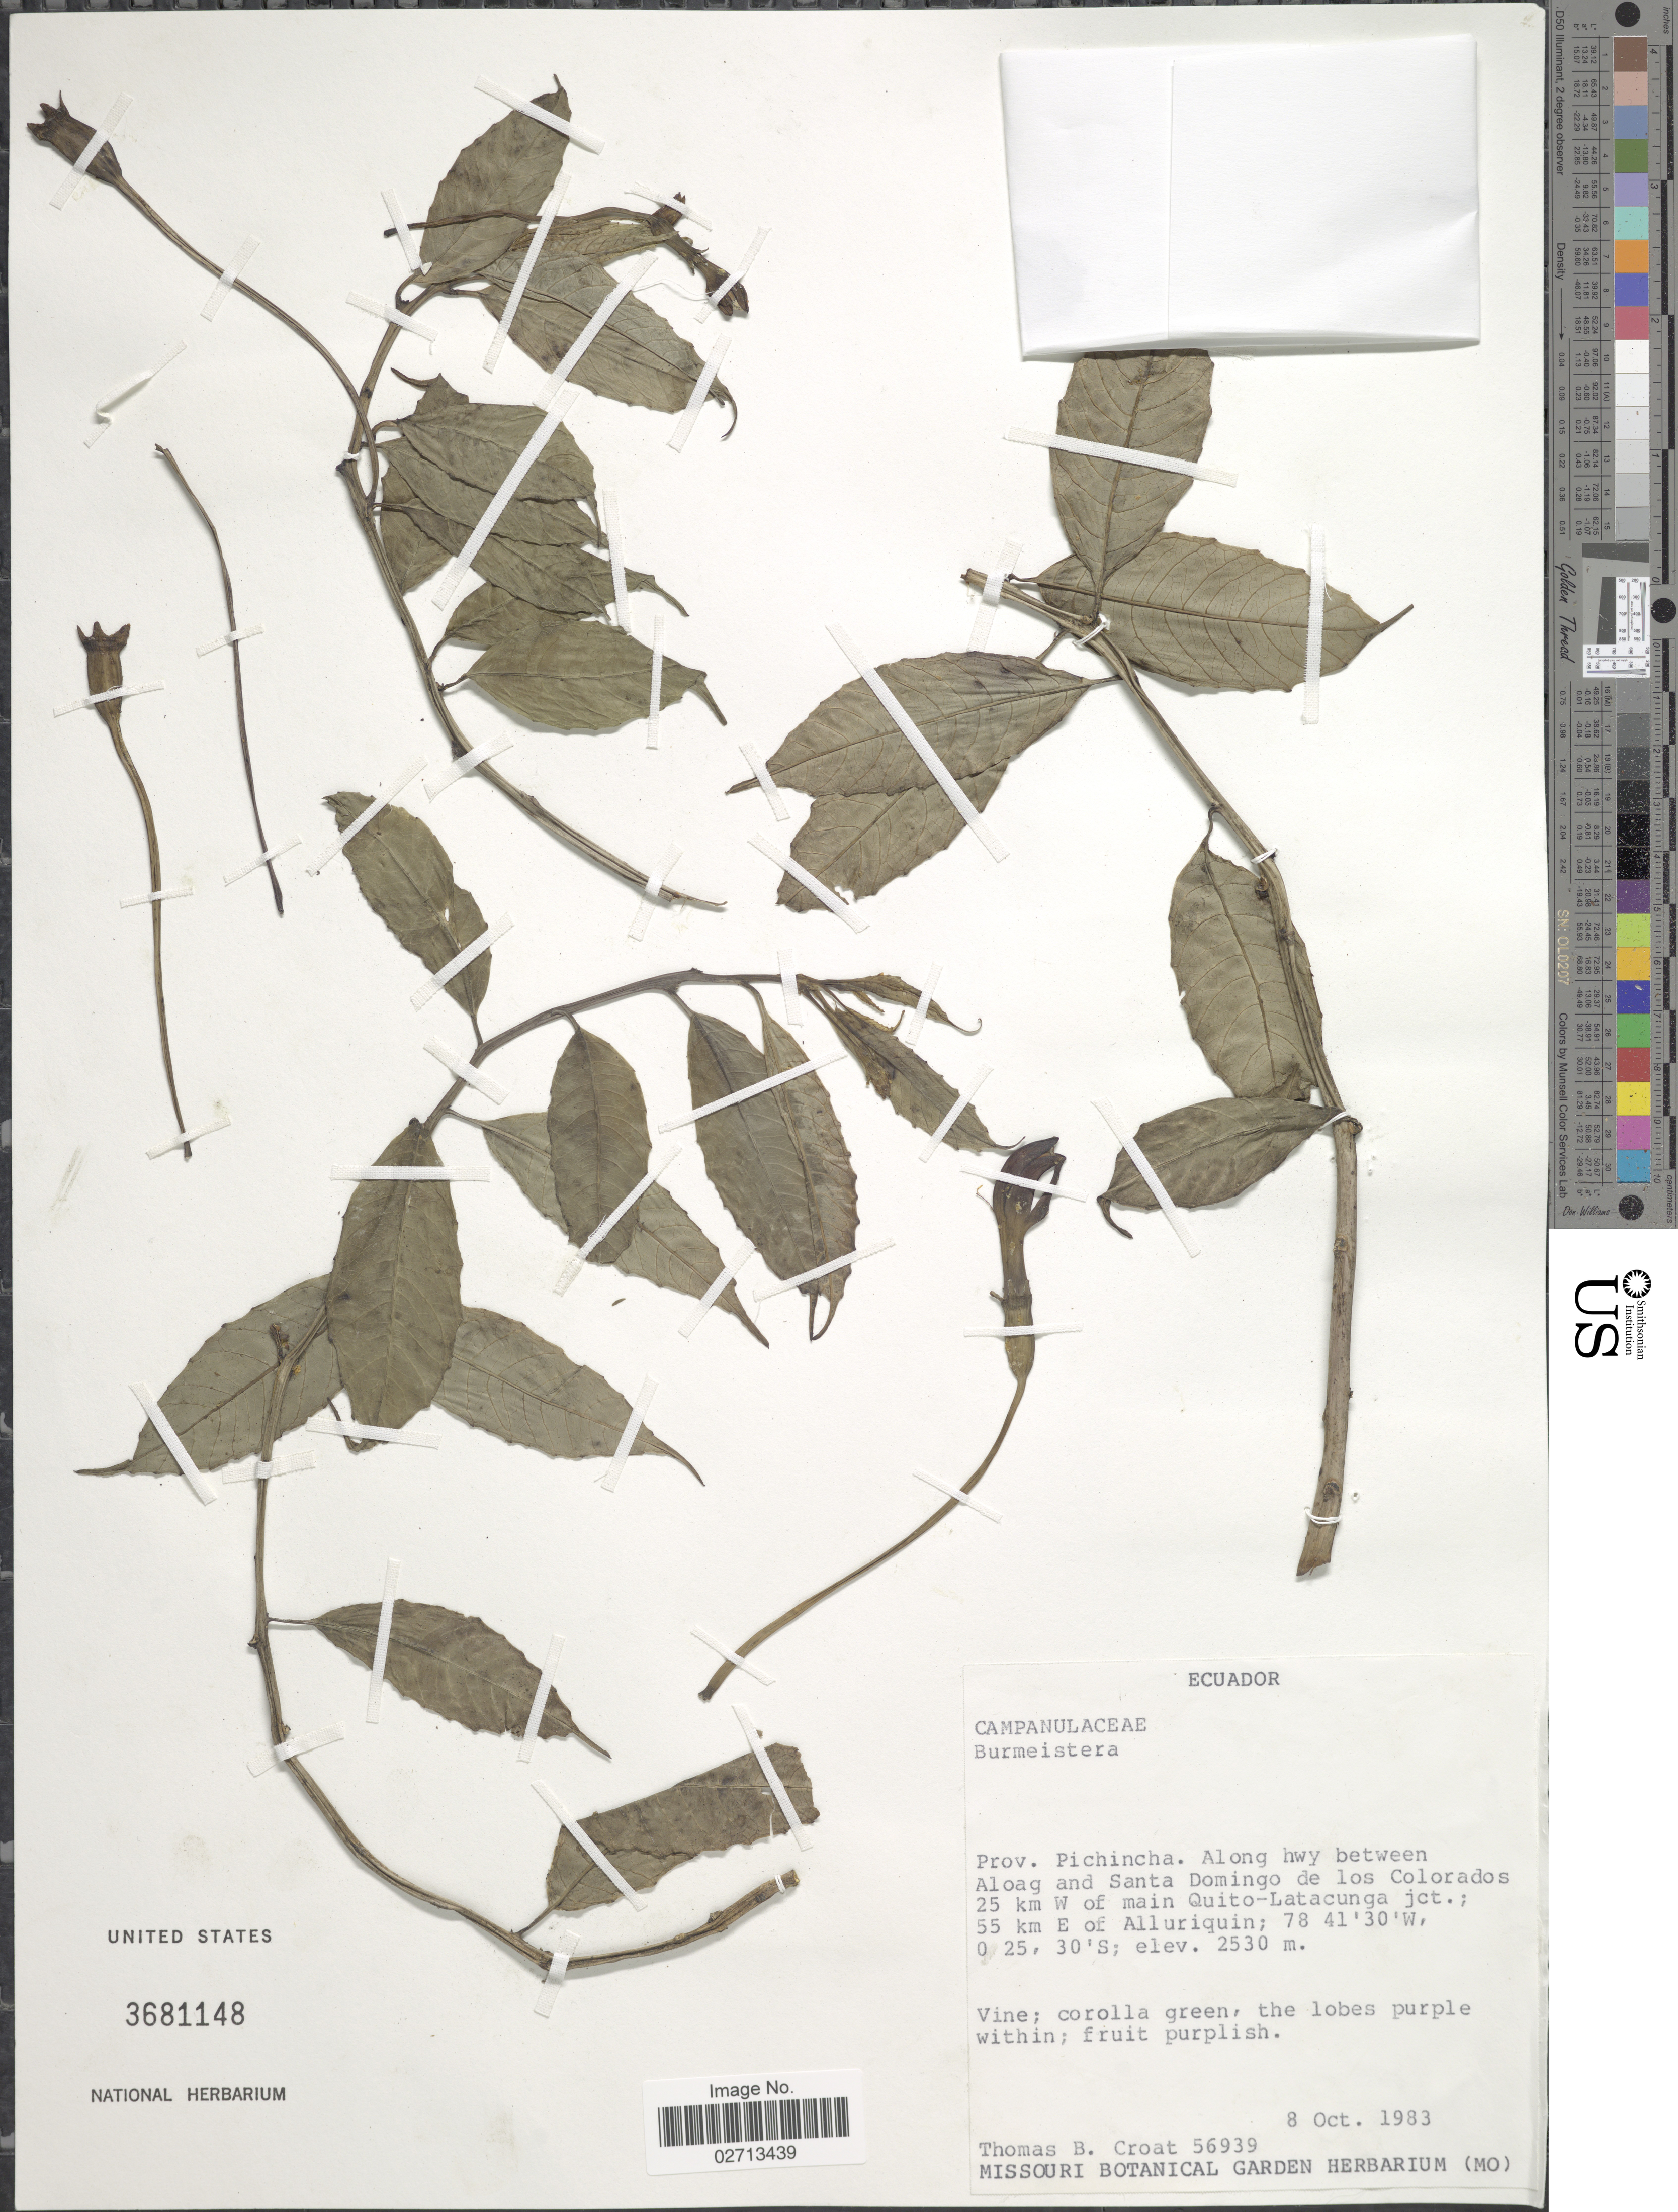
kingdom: Plantae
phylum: Tracheophyta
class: Magnoliopsida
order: Asterales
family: Campanulaceae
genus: Burmeistera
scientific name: Burmeistera sp.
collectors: T. B. Croat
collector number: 56939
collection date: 1983-10-08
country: Ecuador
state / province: Pichincha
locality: Along hwy between Aloag and Santa Domingo de los Colorados 25 km W of main Quito-Latacunga jct.; 55 km E of Alluriquin.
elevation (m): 2530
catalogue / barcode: US 3681148